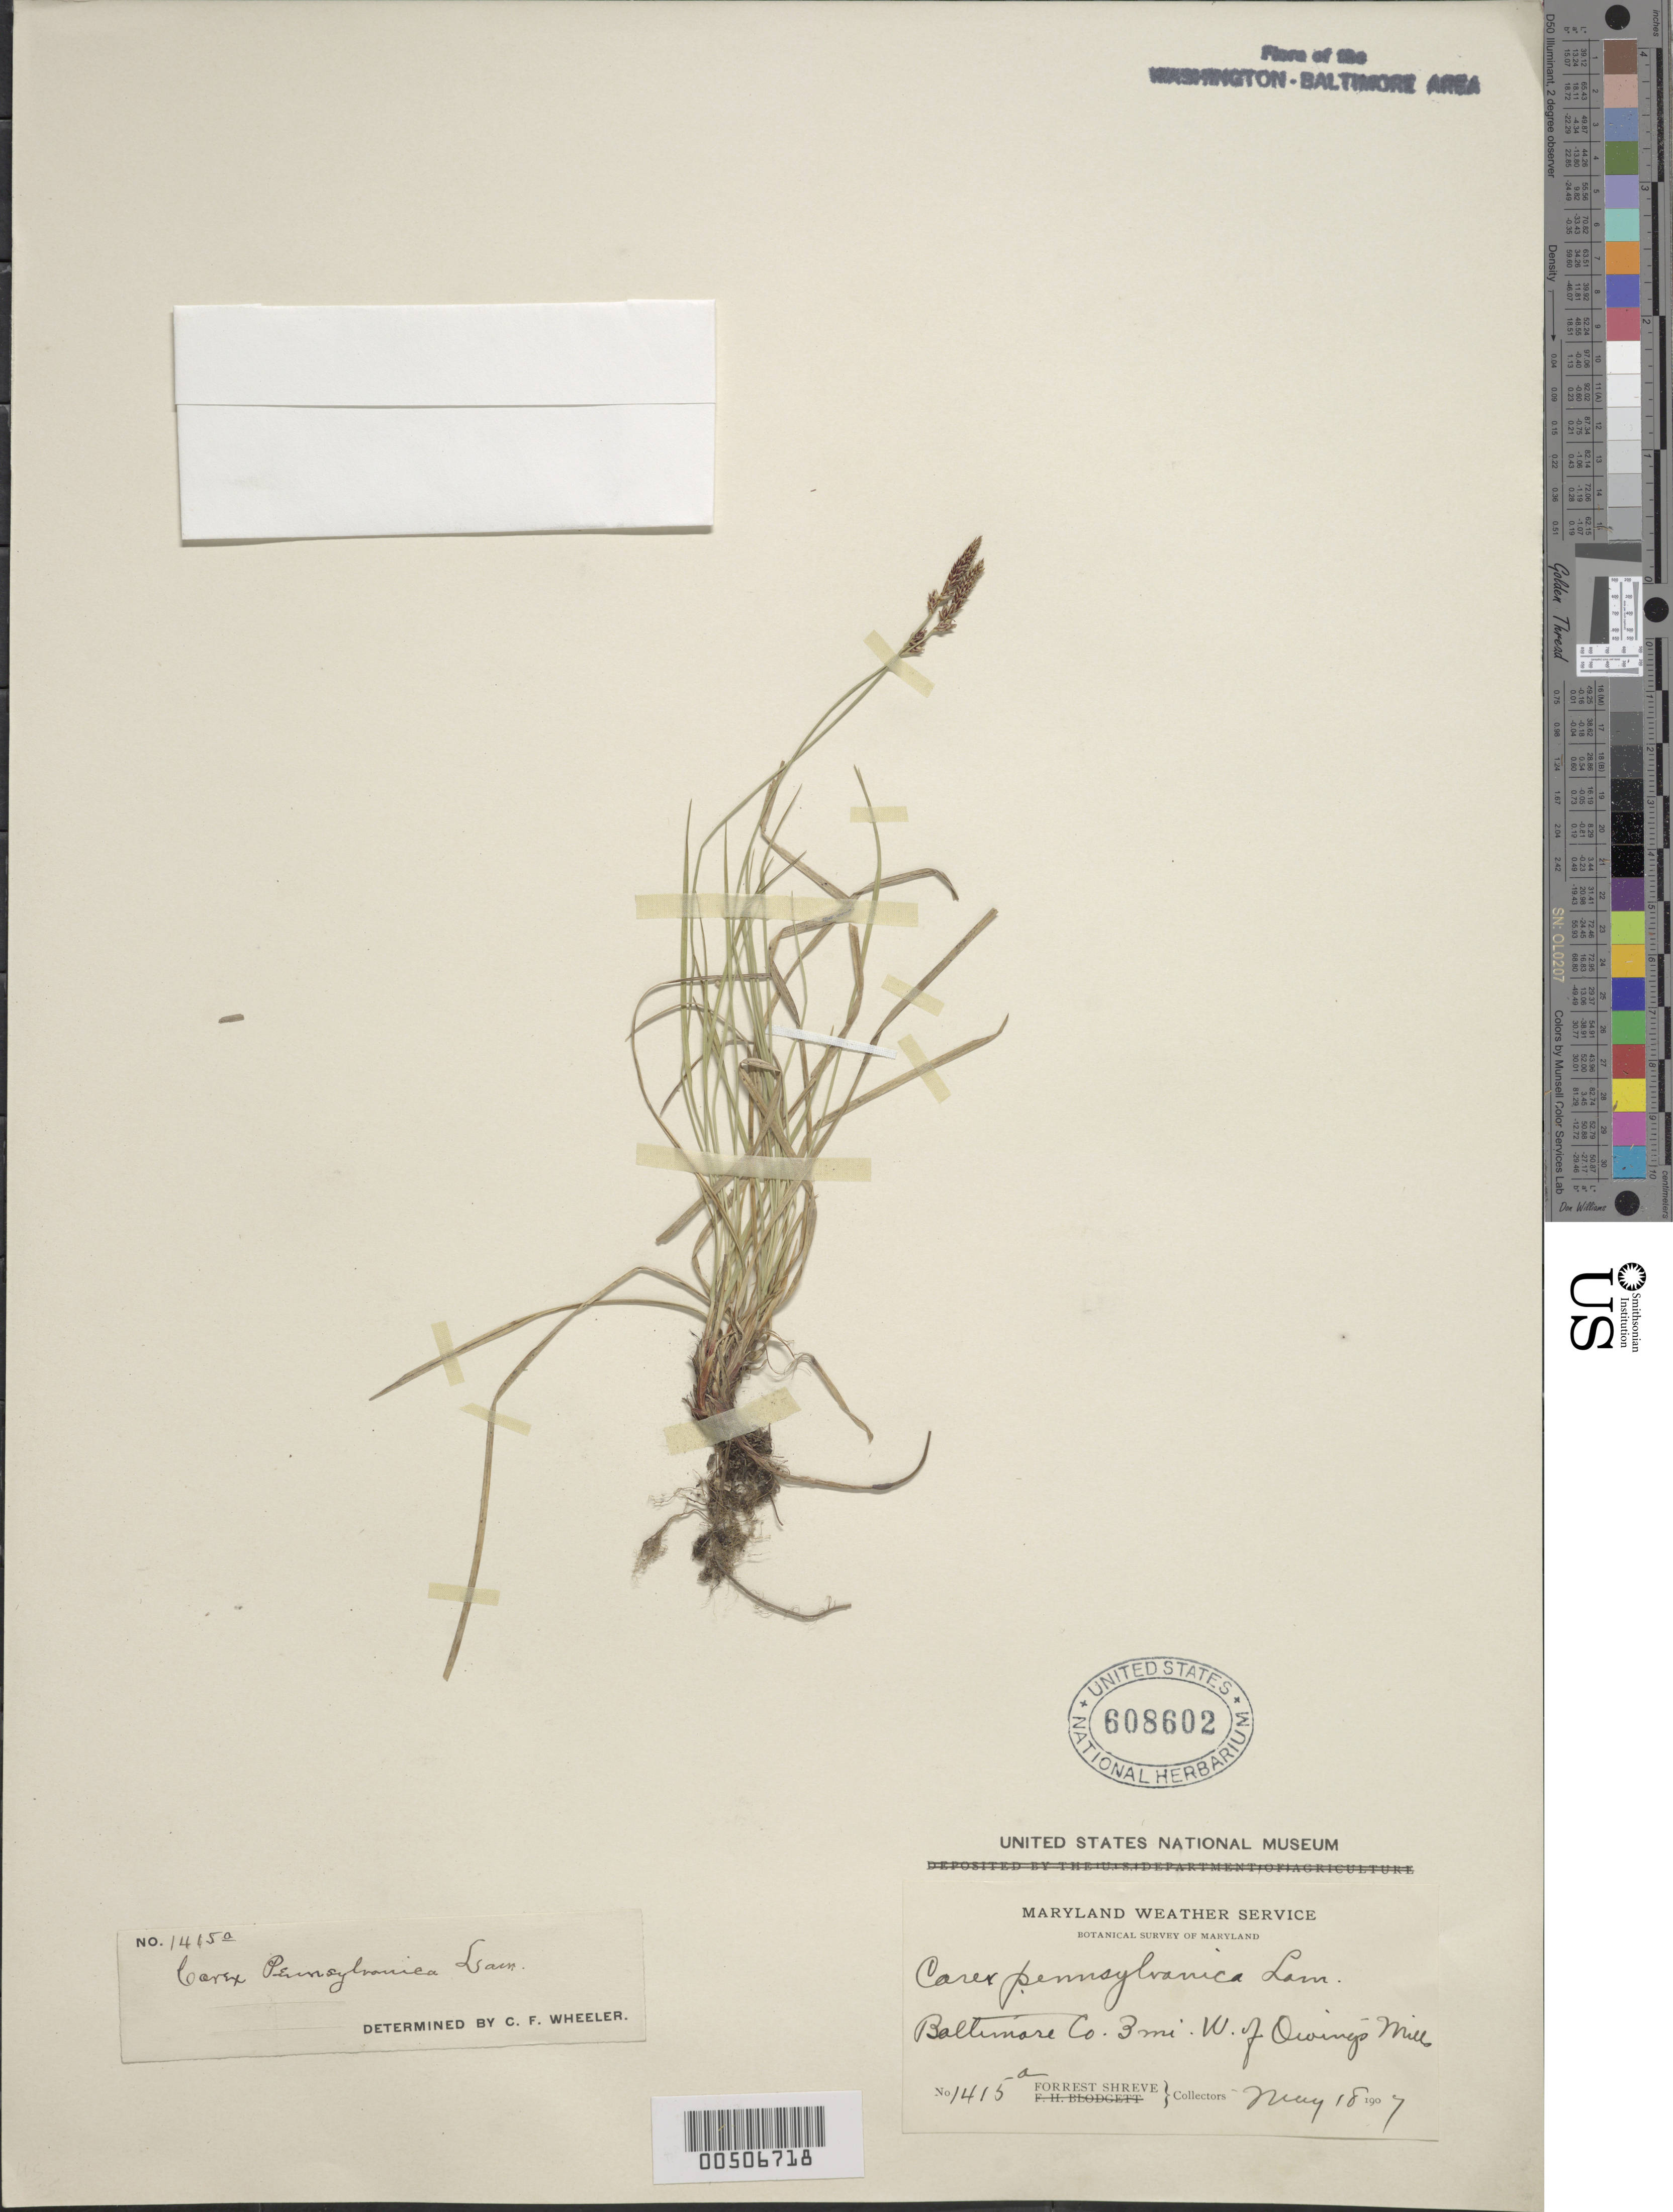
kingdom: Plantae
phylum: Tracheophyta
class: Liliopsida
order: Poales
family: Cyperaceae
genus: Carex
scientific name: Carex pensylvanica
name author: Lam.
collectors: F. Shreve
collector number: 1415A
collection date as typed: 18 May 1907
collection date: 1907-05-18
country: United States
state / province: Maryland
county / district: Baltimore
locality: W of Owings Mills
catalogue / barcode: US 608602